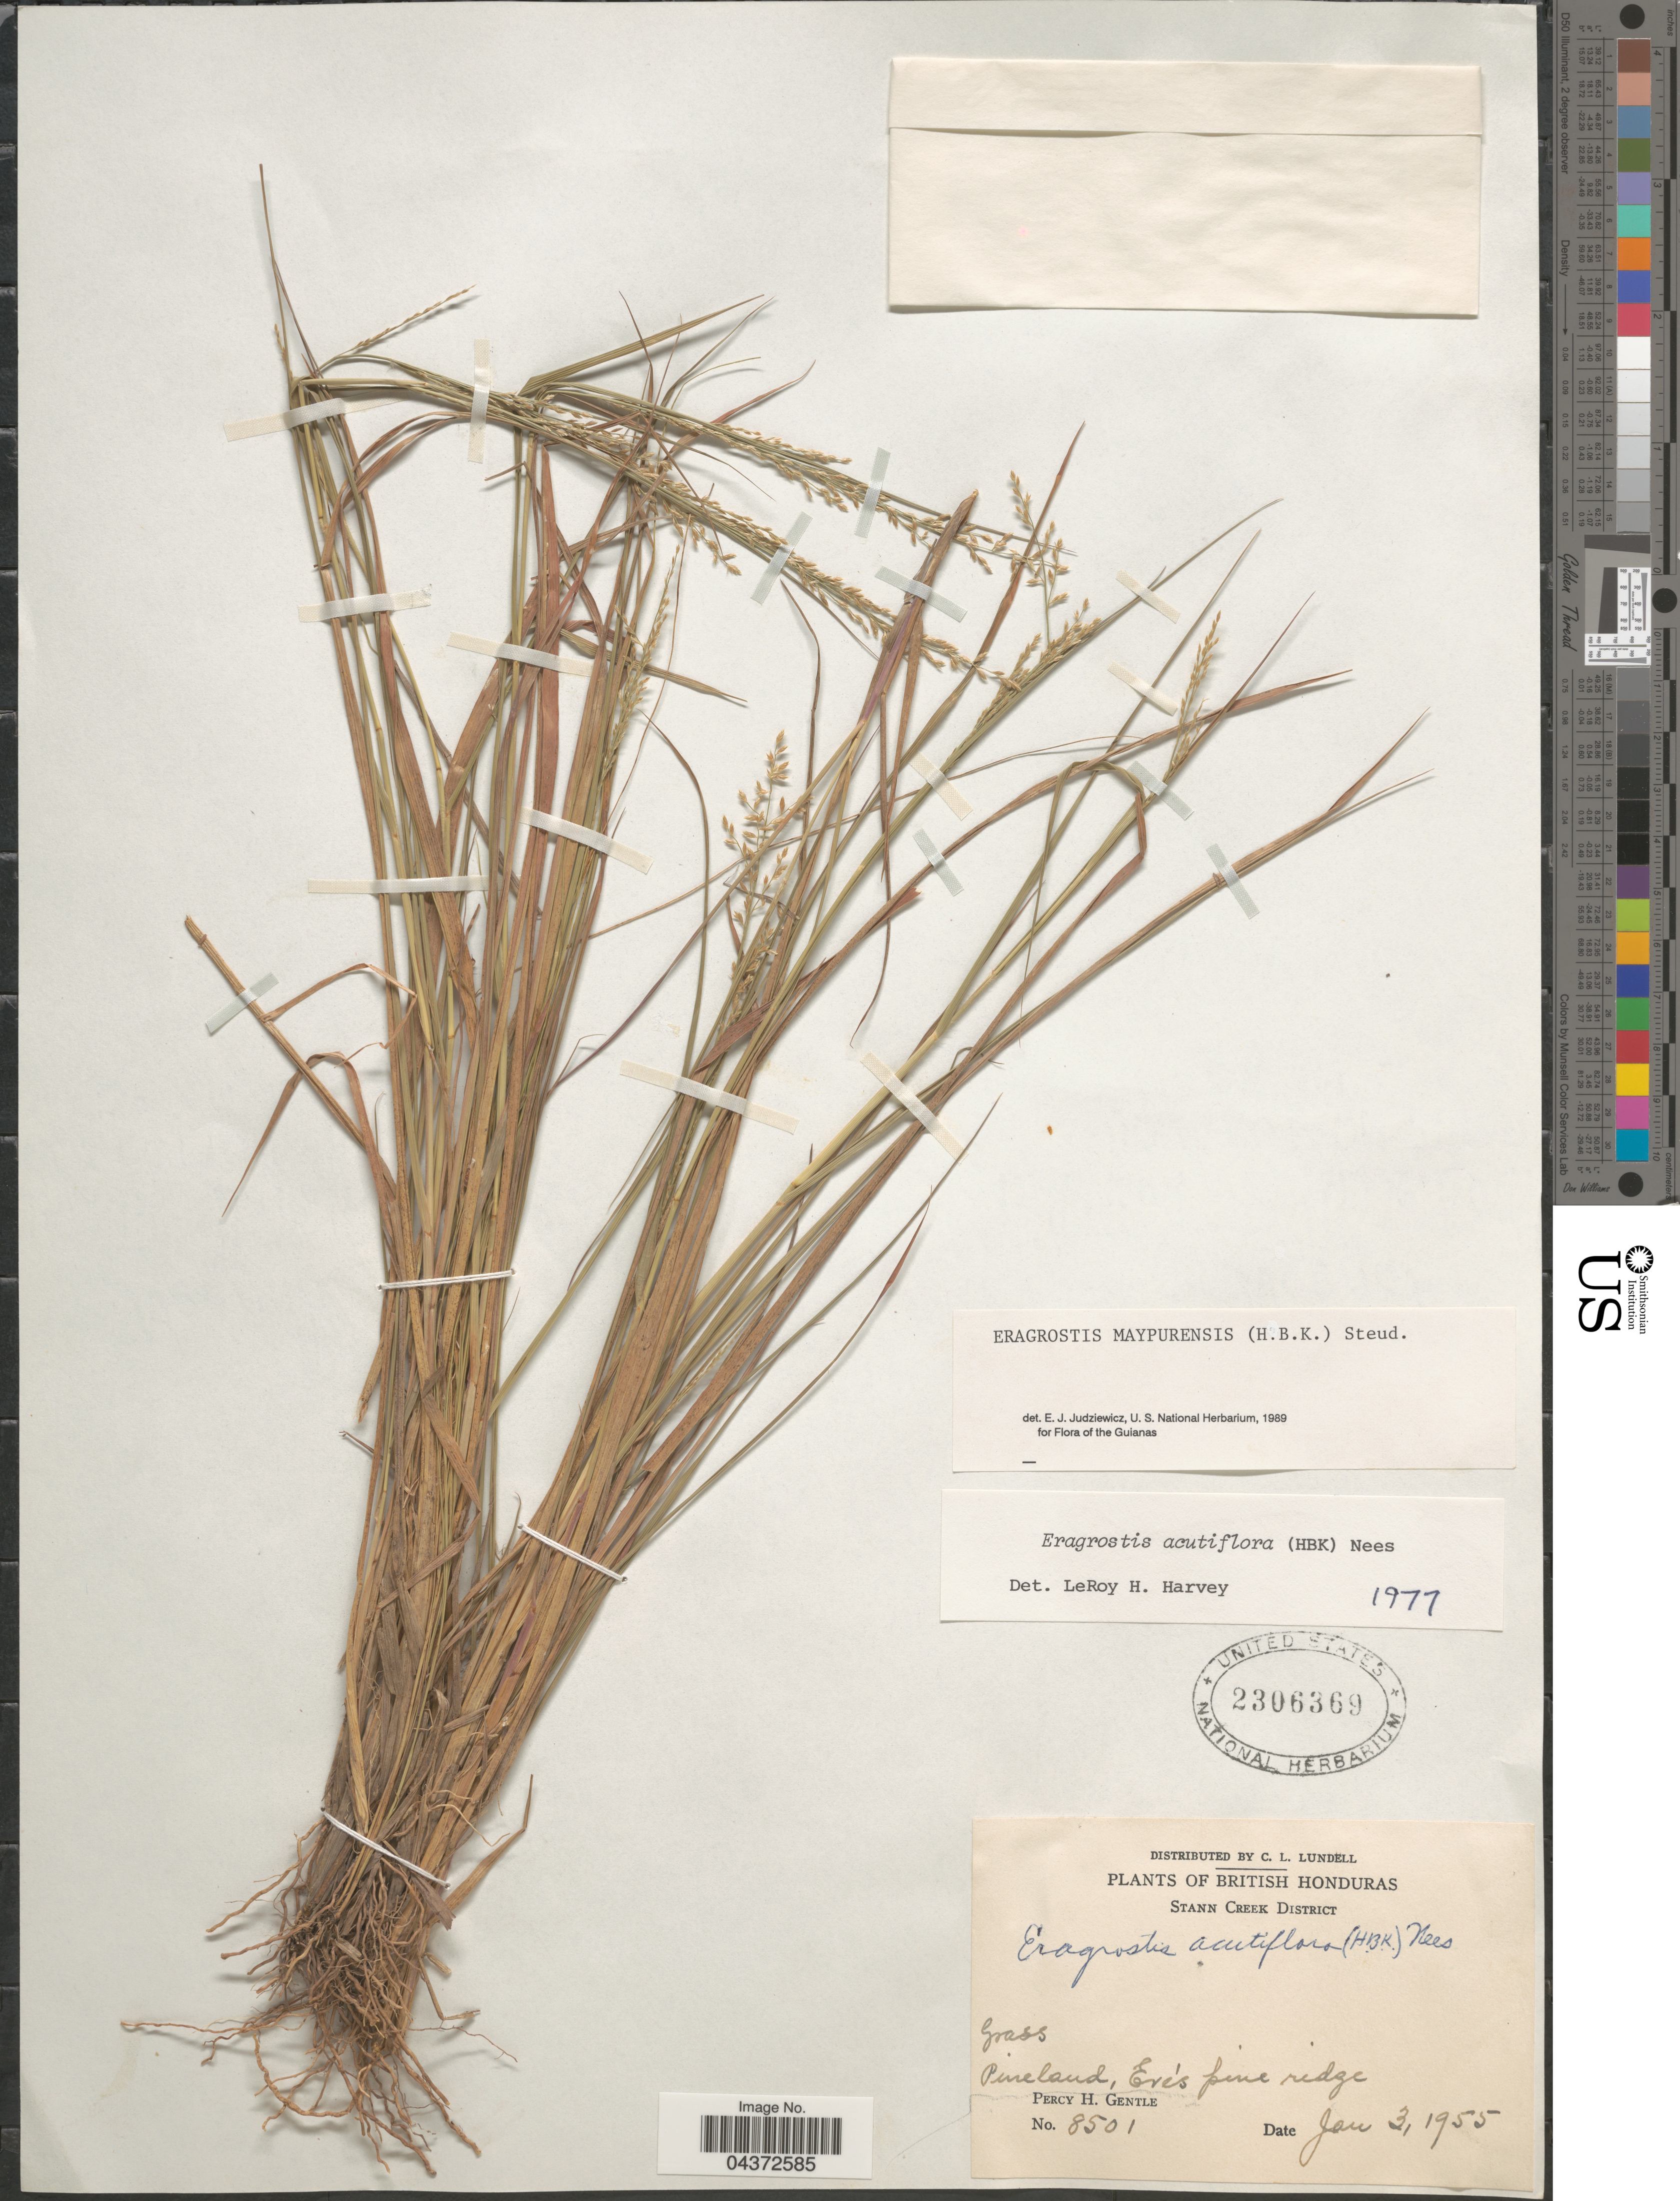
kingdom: Plantae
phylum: Tracheophyta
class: Liliopsida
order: Poales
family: Poaceae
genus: Eragrostis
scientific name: Eragrostis maypurensis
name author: (Kunth) Steud.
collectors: P. H. Gentle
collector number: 8501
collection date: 1955-01-03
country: Belize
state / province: Stann Creek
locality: British Honduras. Stann Creek District. Pineland, Eve's pine ridge.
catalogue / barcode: US 2306369